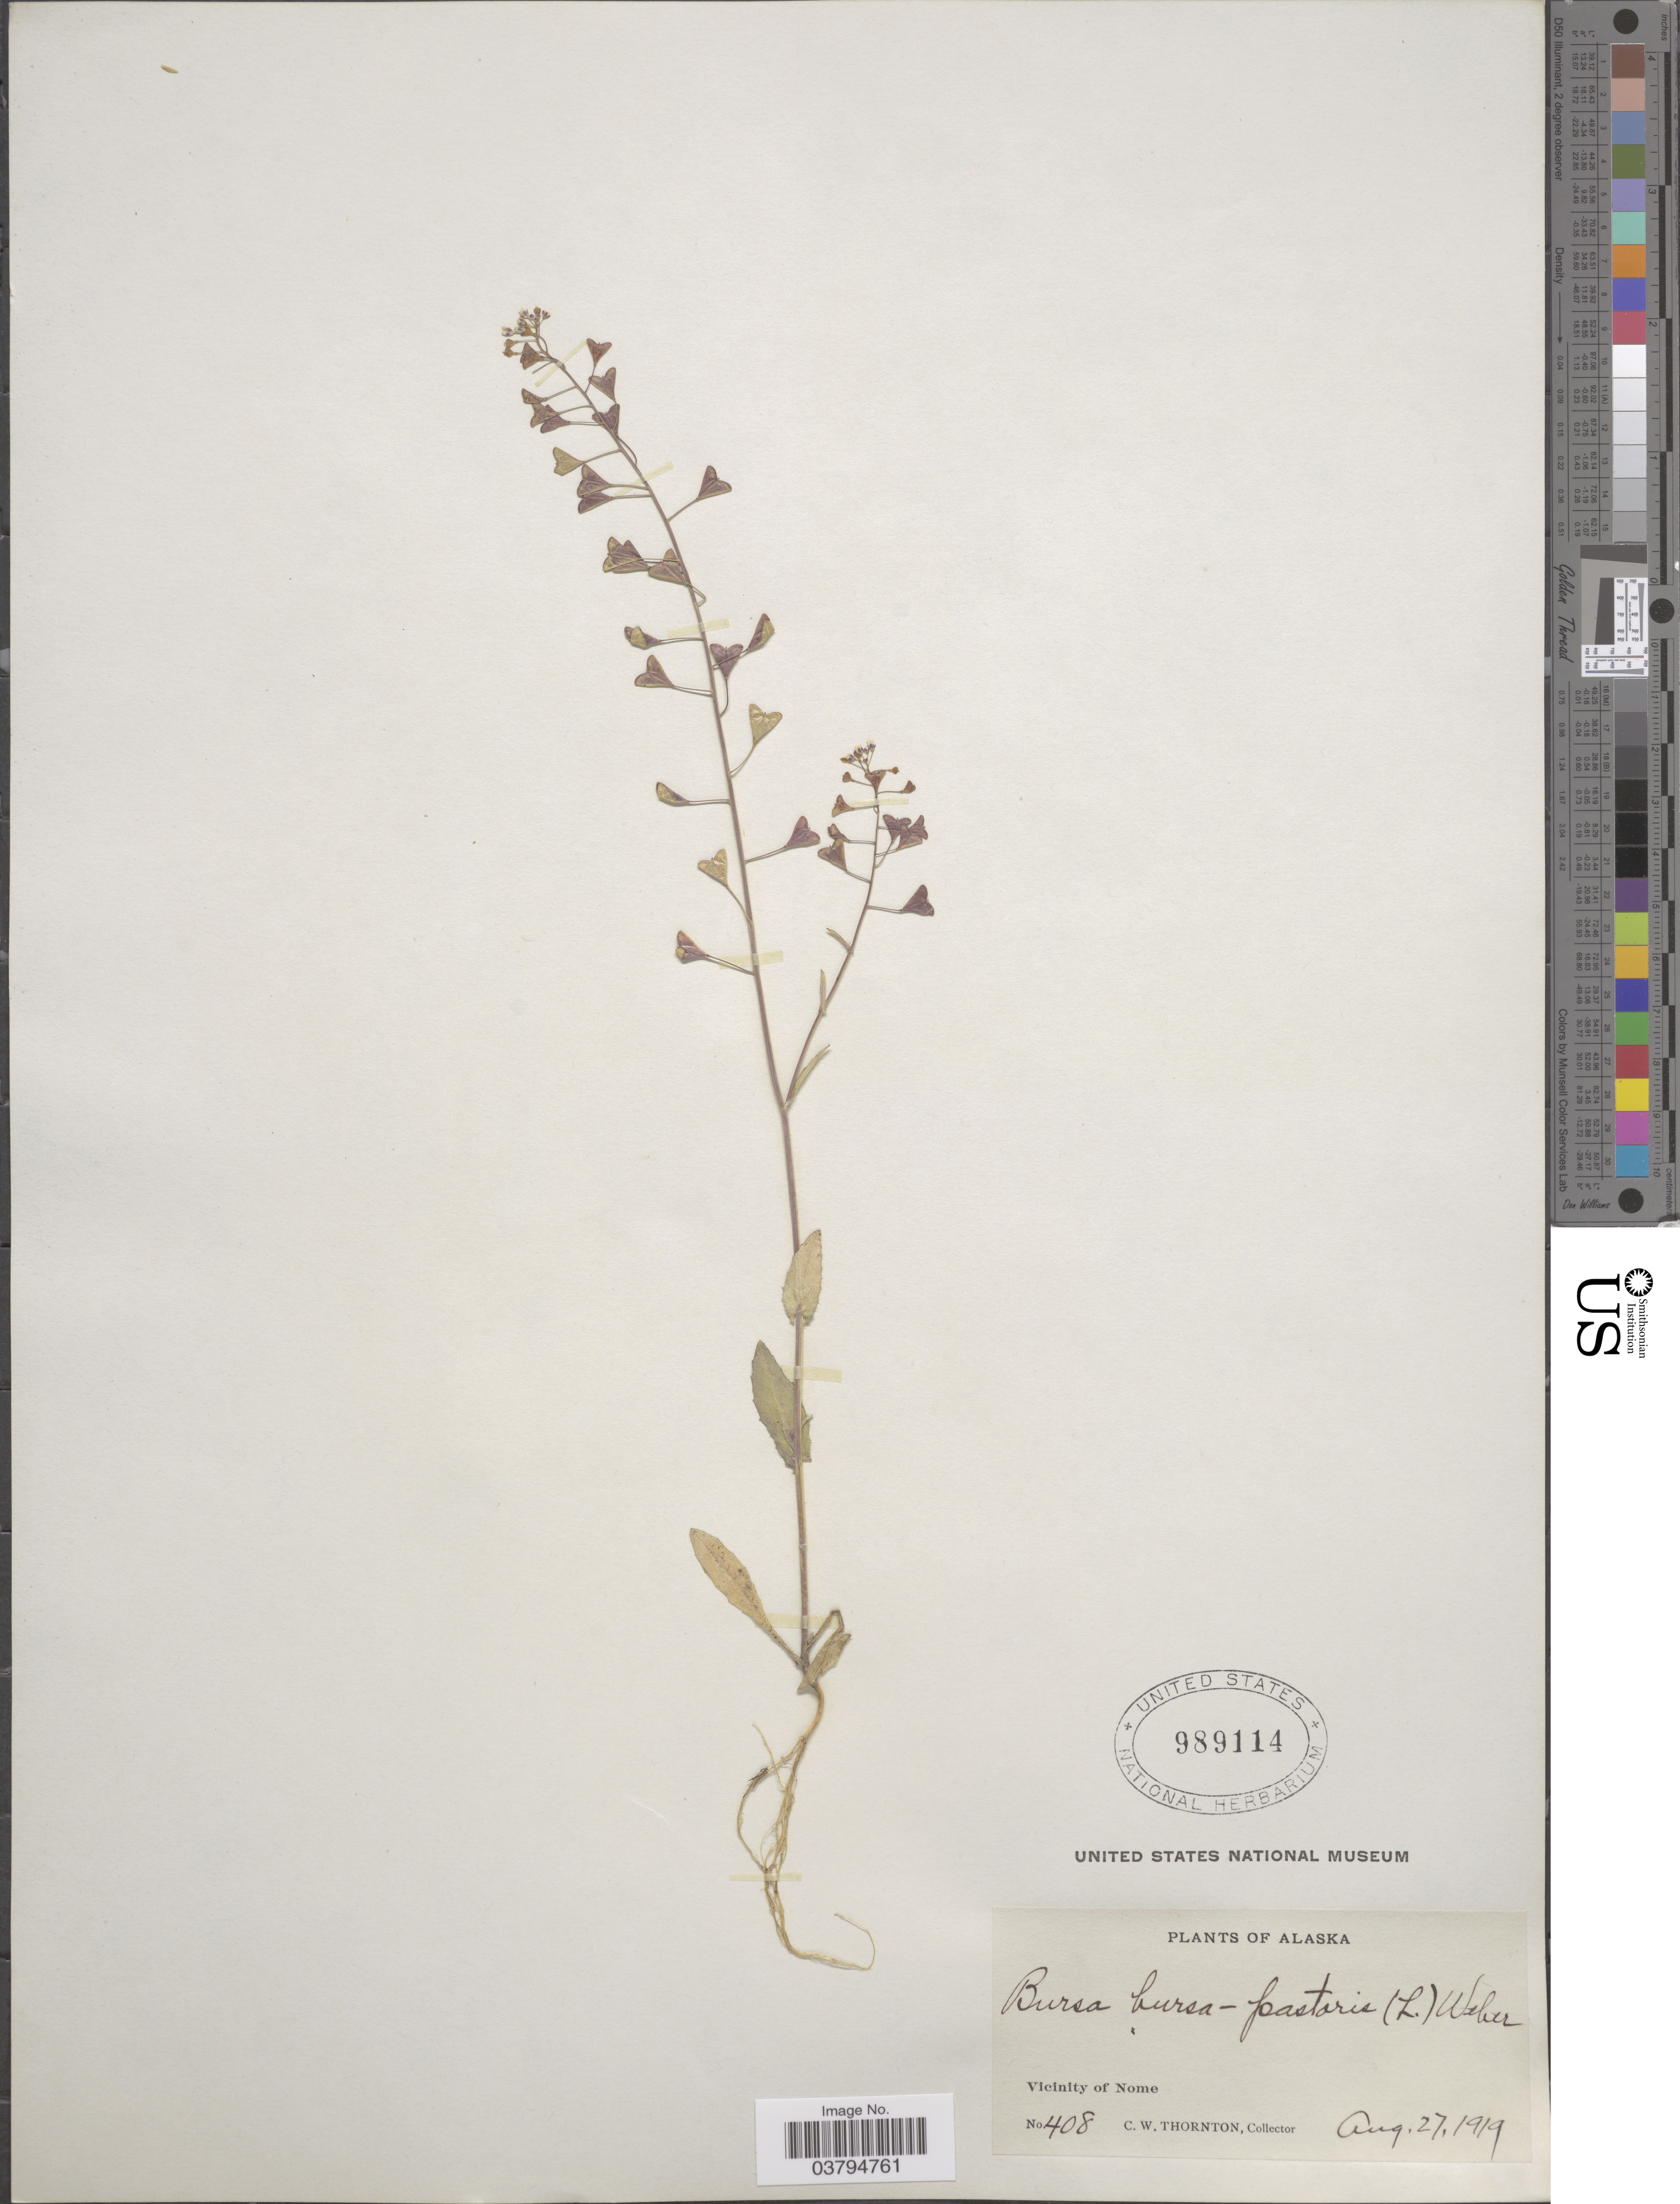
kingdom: Plantae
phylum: Tracheophyta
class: Magnoliopsida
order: Brassicales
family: Brassicaceae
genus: Capsella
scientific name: Capsella bursa-pastoris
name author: (L.) Medik.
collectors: C. Thornton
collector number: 408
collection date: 1919-08-27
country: United States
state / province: Alaska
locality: Vicinity of Nome.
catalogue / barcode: US 989114